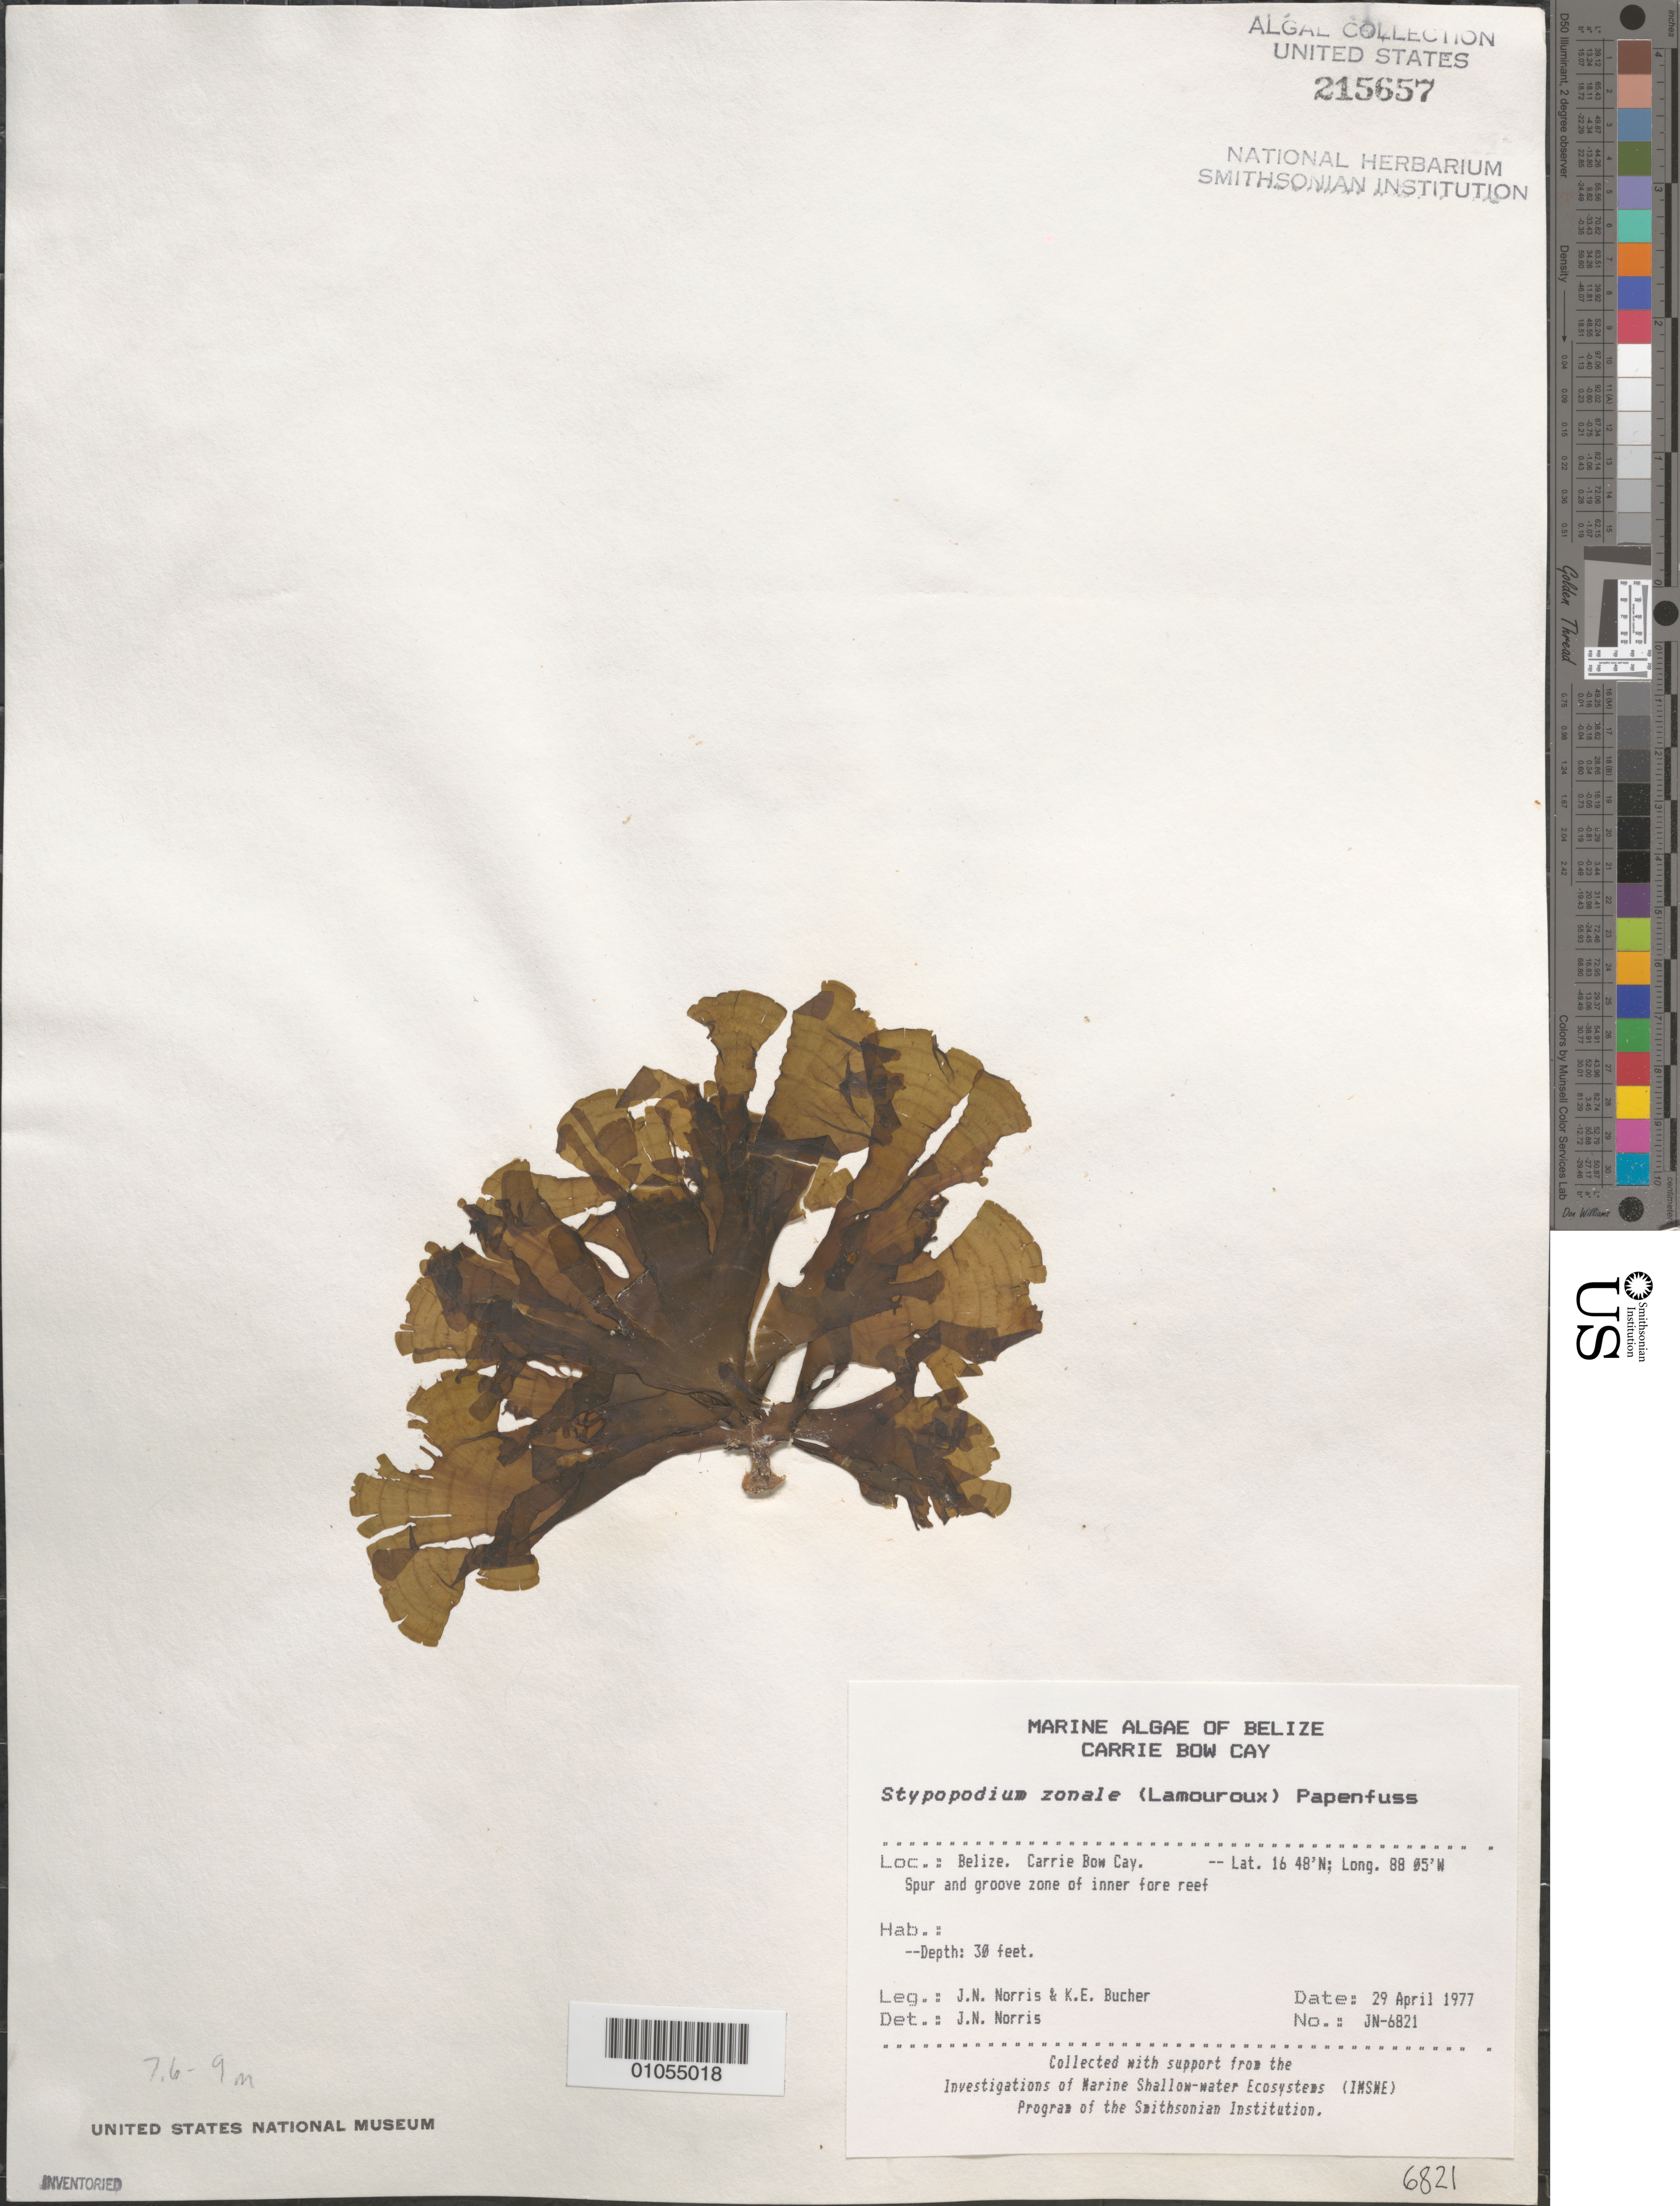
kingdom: Chromista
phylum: Ochrophyta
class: Phaeophyceae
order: Dictyotales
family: Dictyotaceae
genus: Stypopodium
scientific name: Stypopodium zonale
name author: (J.V.Lamouroux) Papenf.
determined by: Norris, James N.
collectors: J. N. Norris & K. E. Bucher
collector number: JN-6821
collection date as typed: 29 Apr 1977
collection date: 1977-04-29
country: Belize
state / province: Stann Creek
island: Carrie Bow Cay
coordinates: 16 48'N, 88 05'W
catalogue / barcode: US 215657